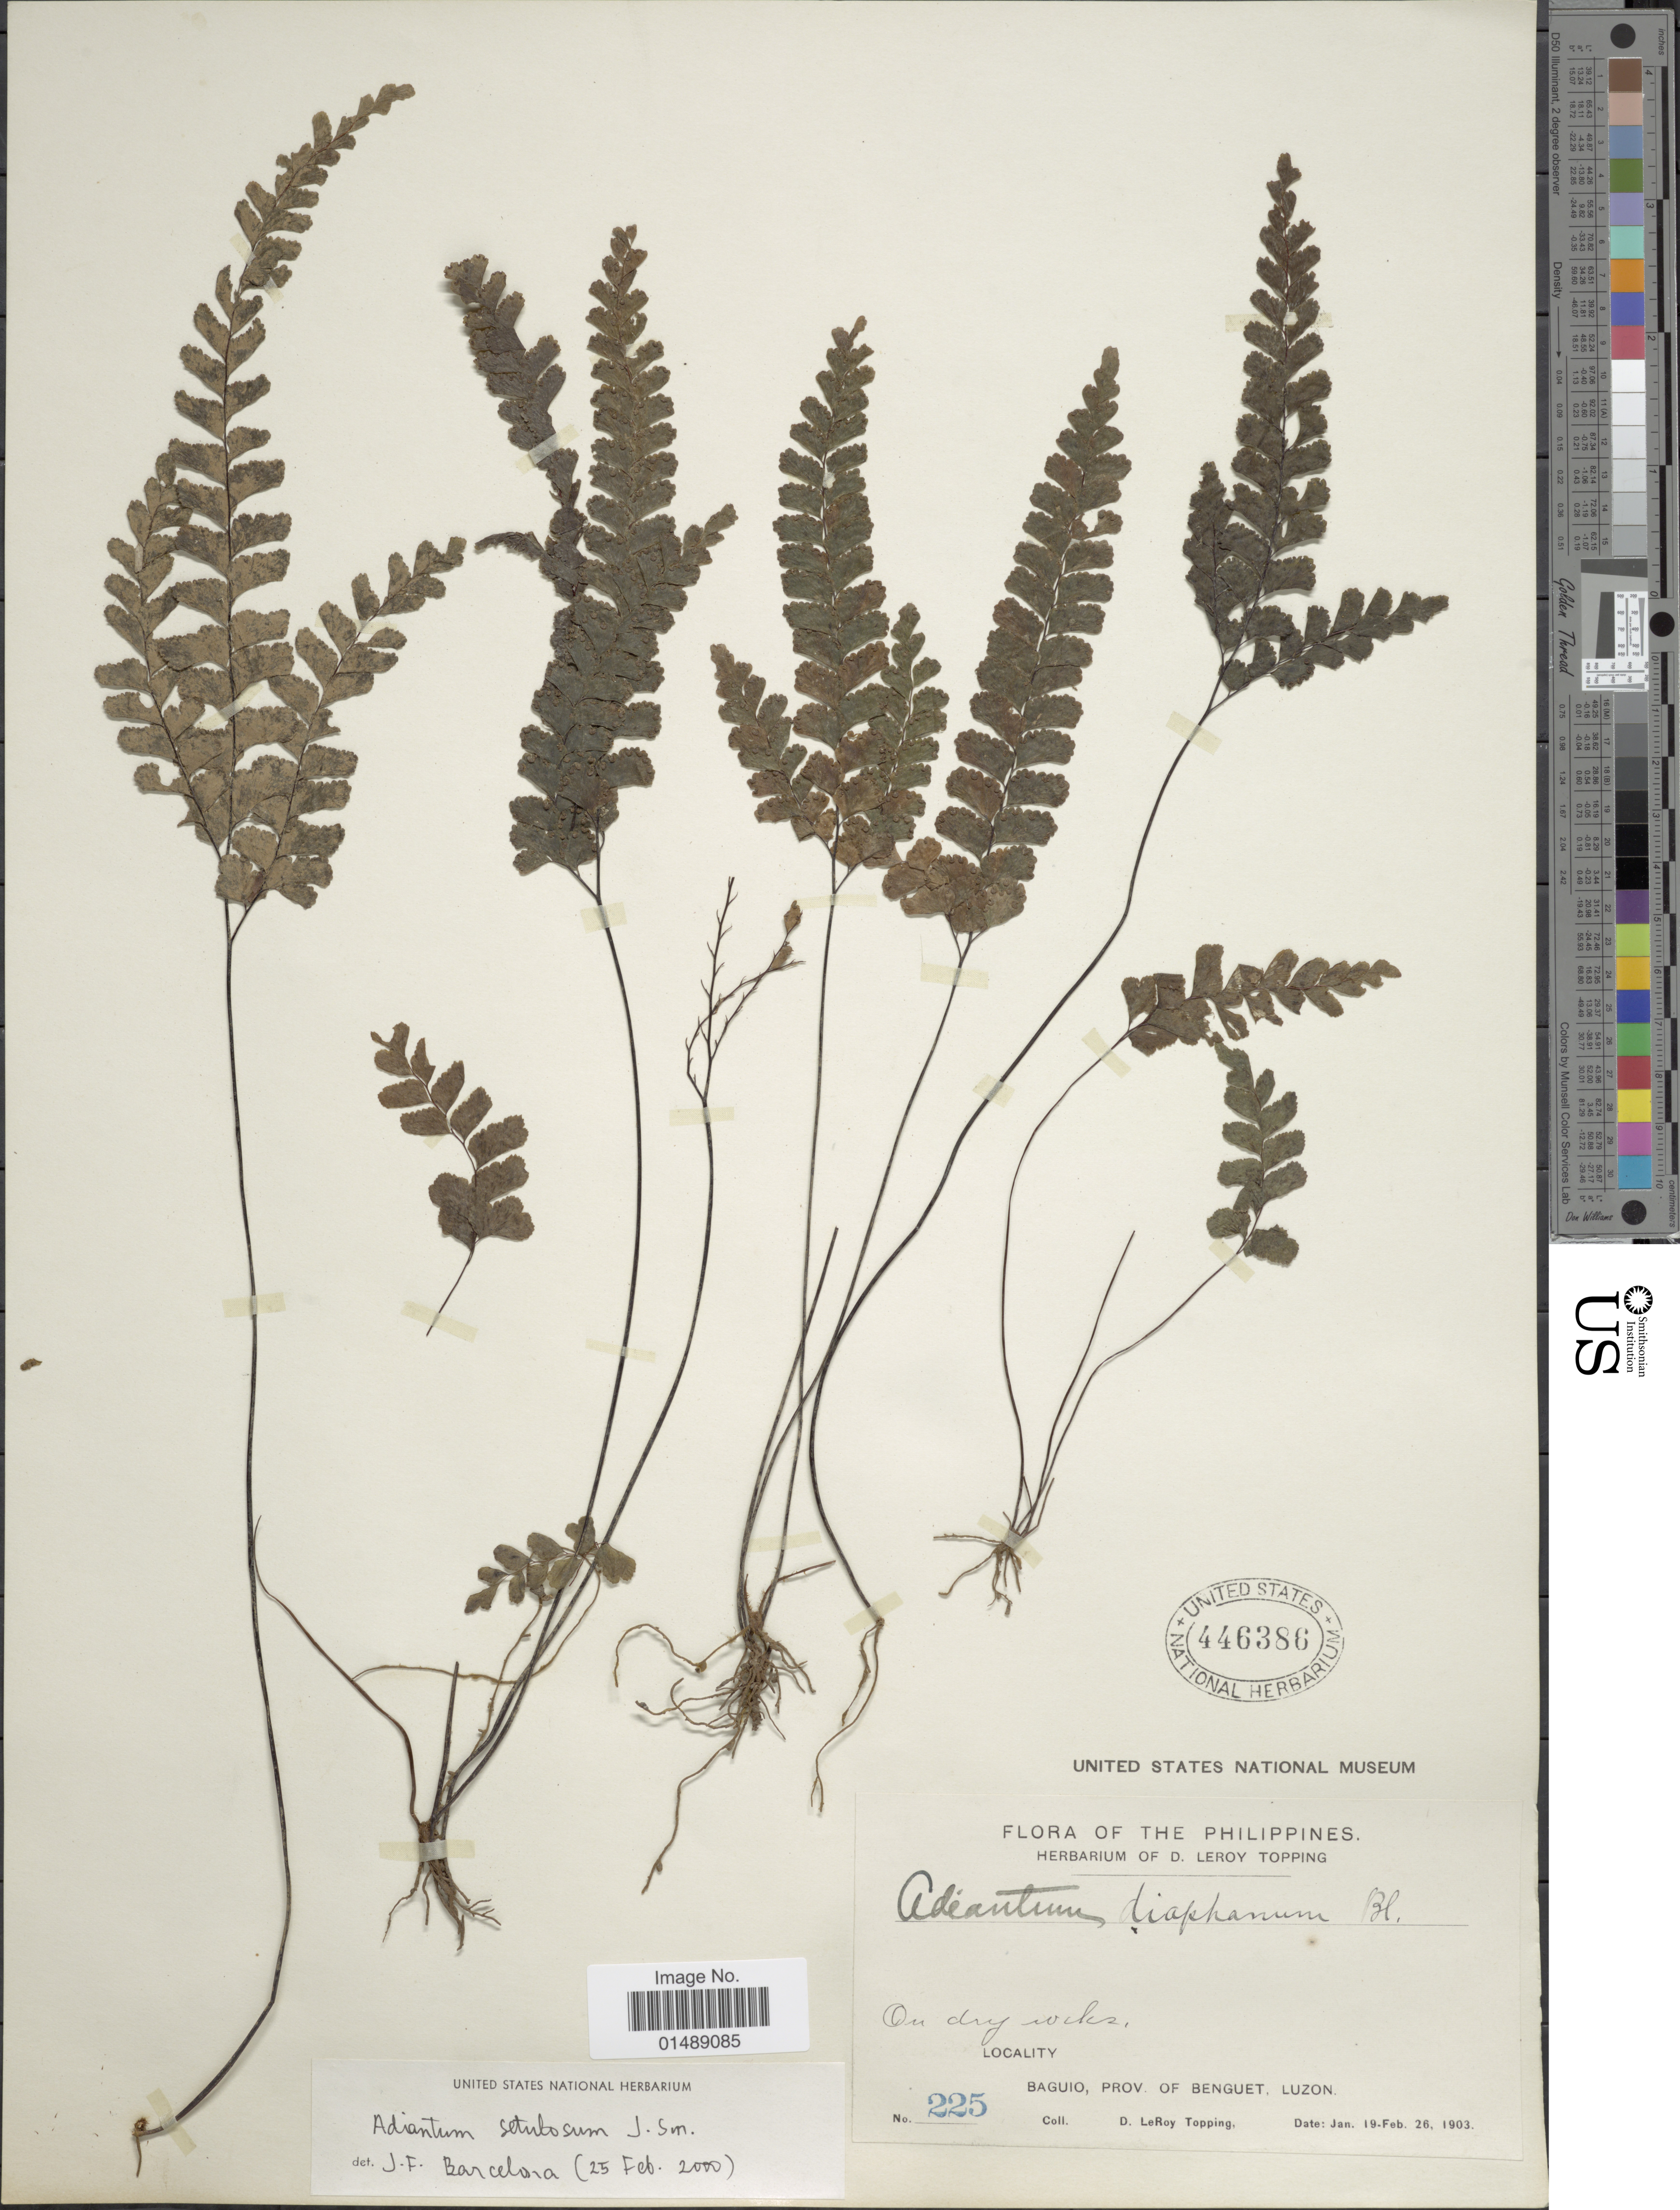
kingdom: Plantae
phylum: Tracheophyta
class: Polypodiopsida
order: Polypodiales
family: Pteridaceae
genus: Adiantum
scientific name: Adiantum setulosum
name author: J. Sm.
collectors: D. L. Topping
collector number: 225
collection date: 1903-01-19/1903-02-26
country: Philippines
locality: Baguio, Prov. of Benguet, Luzon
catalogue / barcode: US 446386